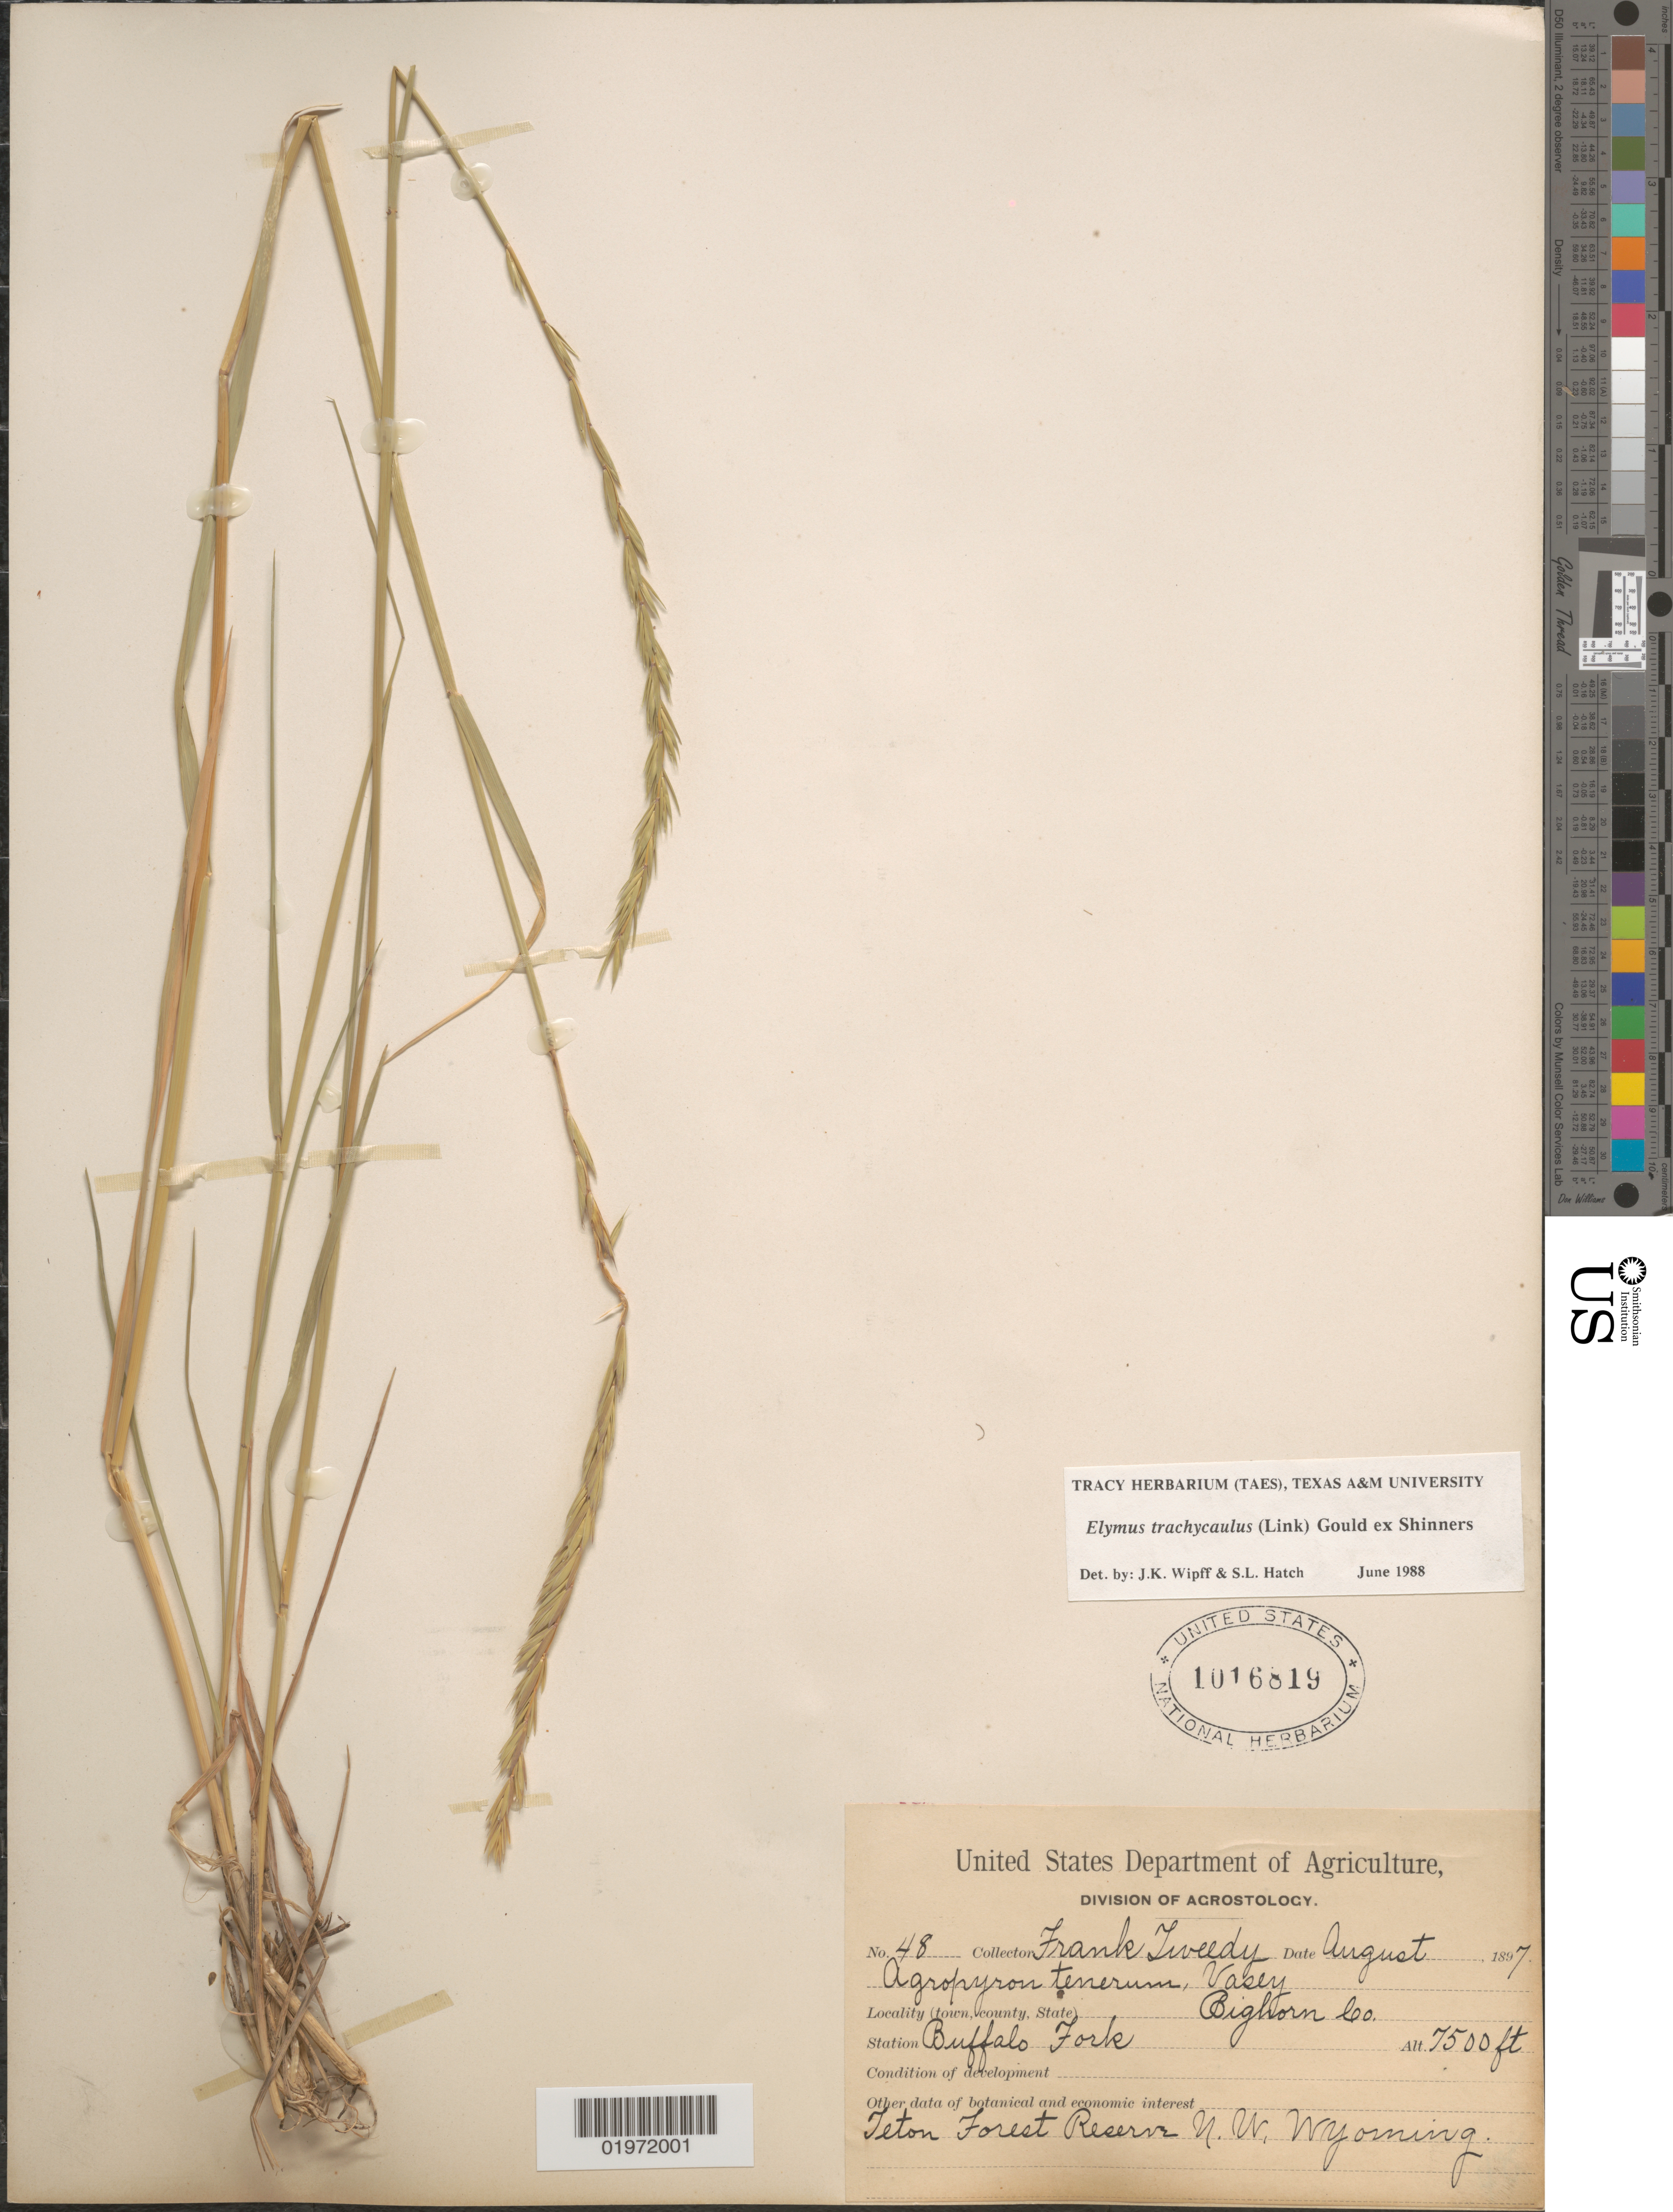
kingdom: Plantae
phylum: Tracheophyta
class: Liliopsida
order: Poales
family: Poaceae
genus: Elymus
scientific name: Elymus trachycaulus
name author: (Link) Gould ex Shinners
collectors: F. Tweedy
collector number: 48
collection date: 1897-08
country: United States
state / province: Wyoming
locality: Bighorn Co. Station Buffalo Fork. Teton Forest Reserve N. W. Wyoming.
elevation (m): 2286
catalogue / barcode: US 1016819